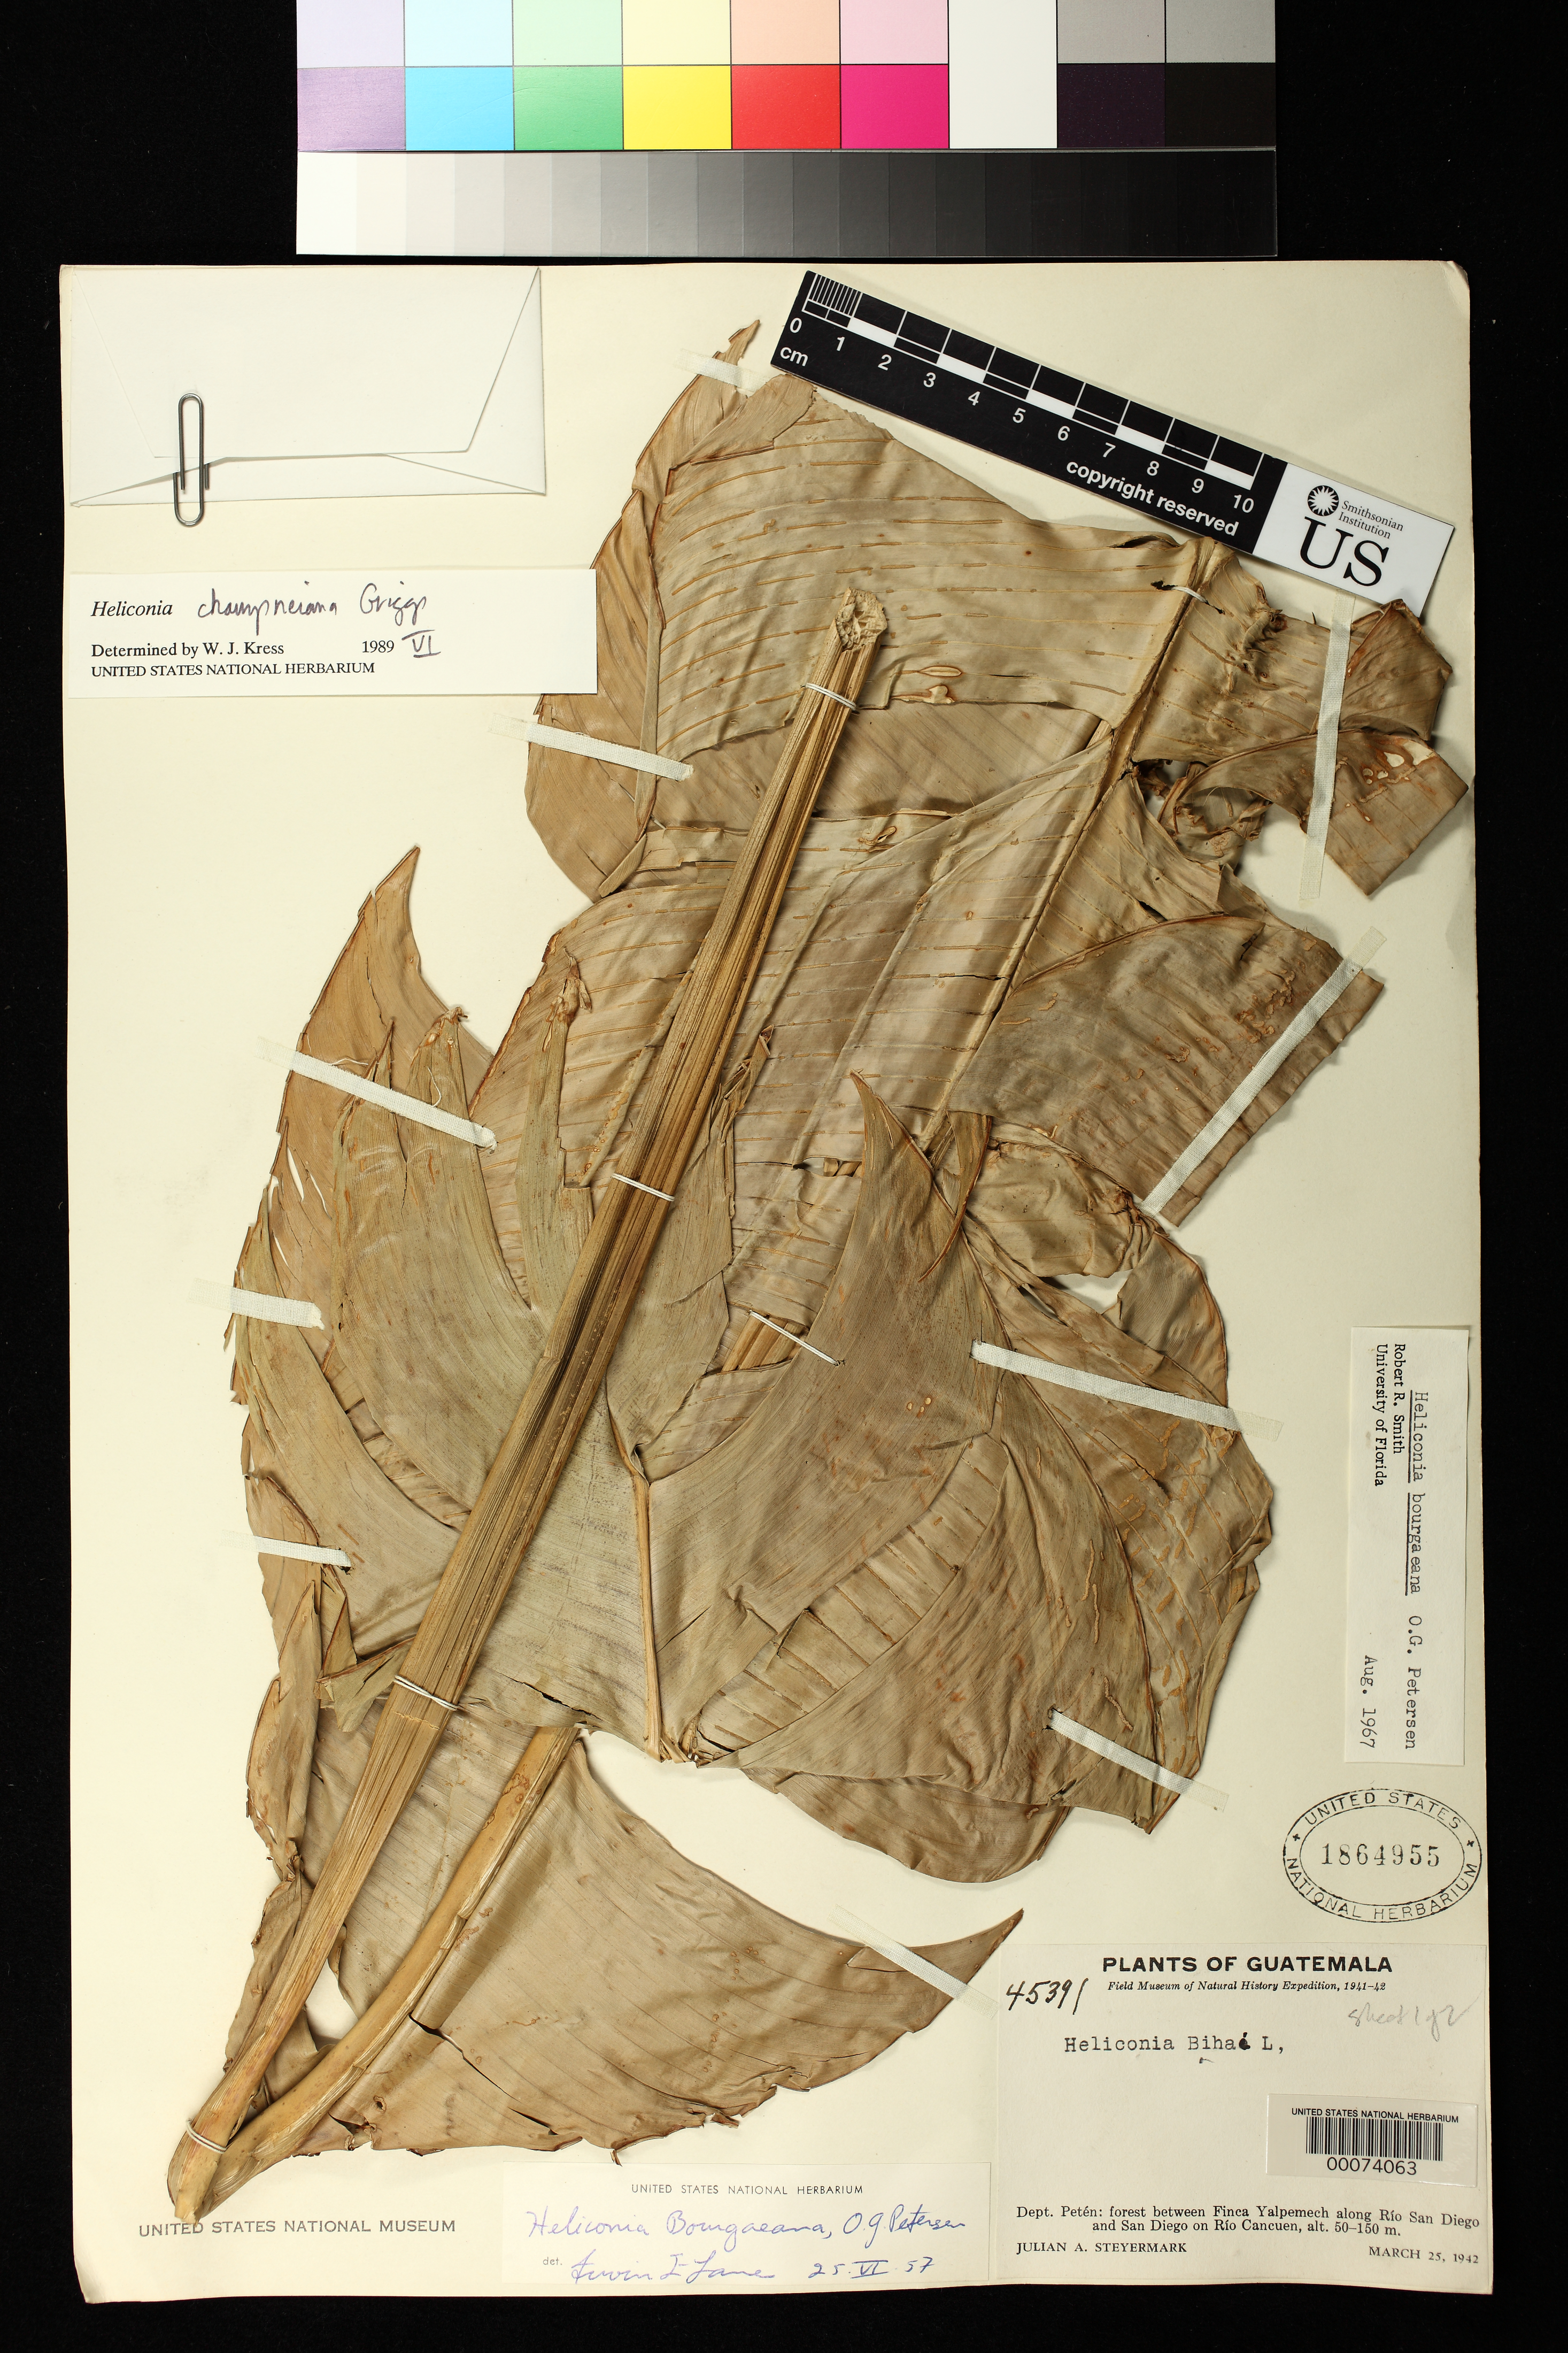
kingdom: Plantae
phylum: Tracheophyta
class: Liliopsida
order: Zingiberales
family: Heliconiaceae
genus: Heliconia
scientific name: Heliconia champneiana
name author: R.F. Griggs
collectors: J. Steyermark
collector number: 45391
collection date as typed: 25 Mar 1942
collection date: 1942-03-25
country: Guatemala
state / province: El Petén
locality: Forest between Finca Yalpemech along Rio San Diego and San Diego on Río Cancuen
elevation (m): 50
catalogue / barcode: US 1864955